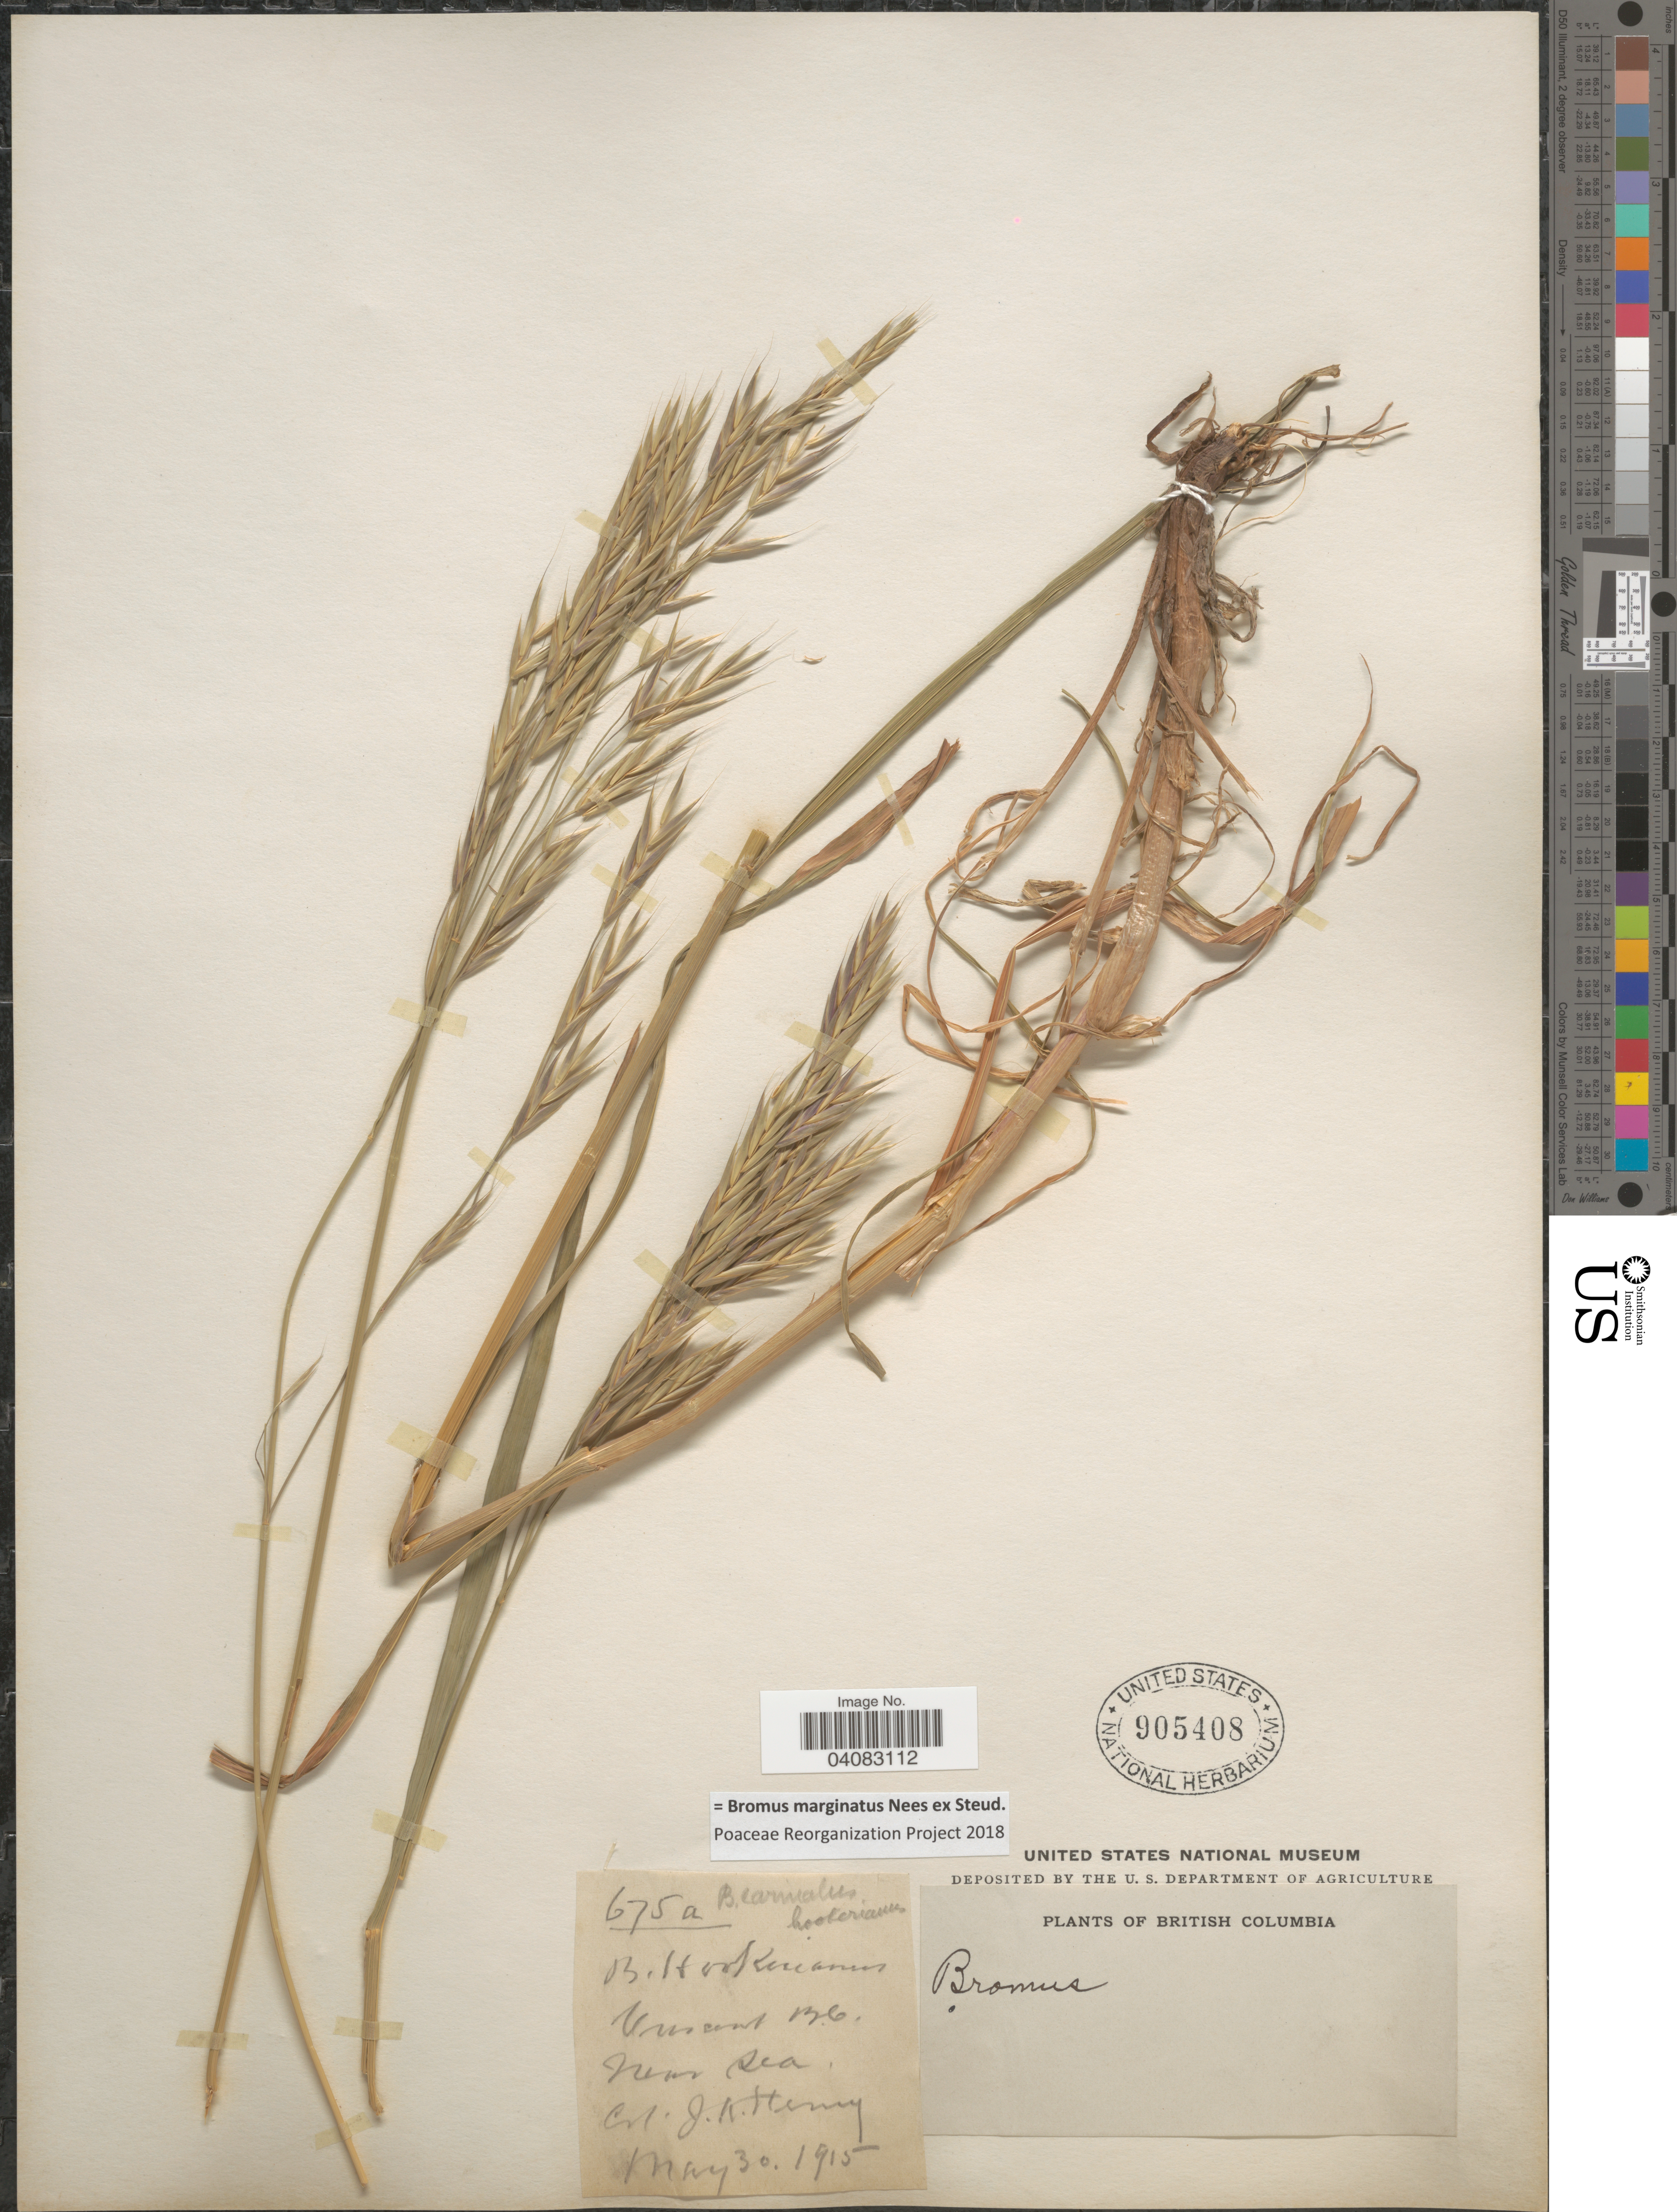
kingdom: Plantae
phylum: Tracheophyta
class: Liliopsida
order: Poales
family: Poaceae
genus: Bromus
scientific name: Bromus marginatus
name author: Nees ex Steud.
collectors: J. K. Henry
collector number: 675a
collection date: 1915-05-30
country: Canada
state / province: British Columbia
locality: Near sea.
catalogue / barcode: US 905408